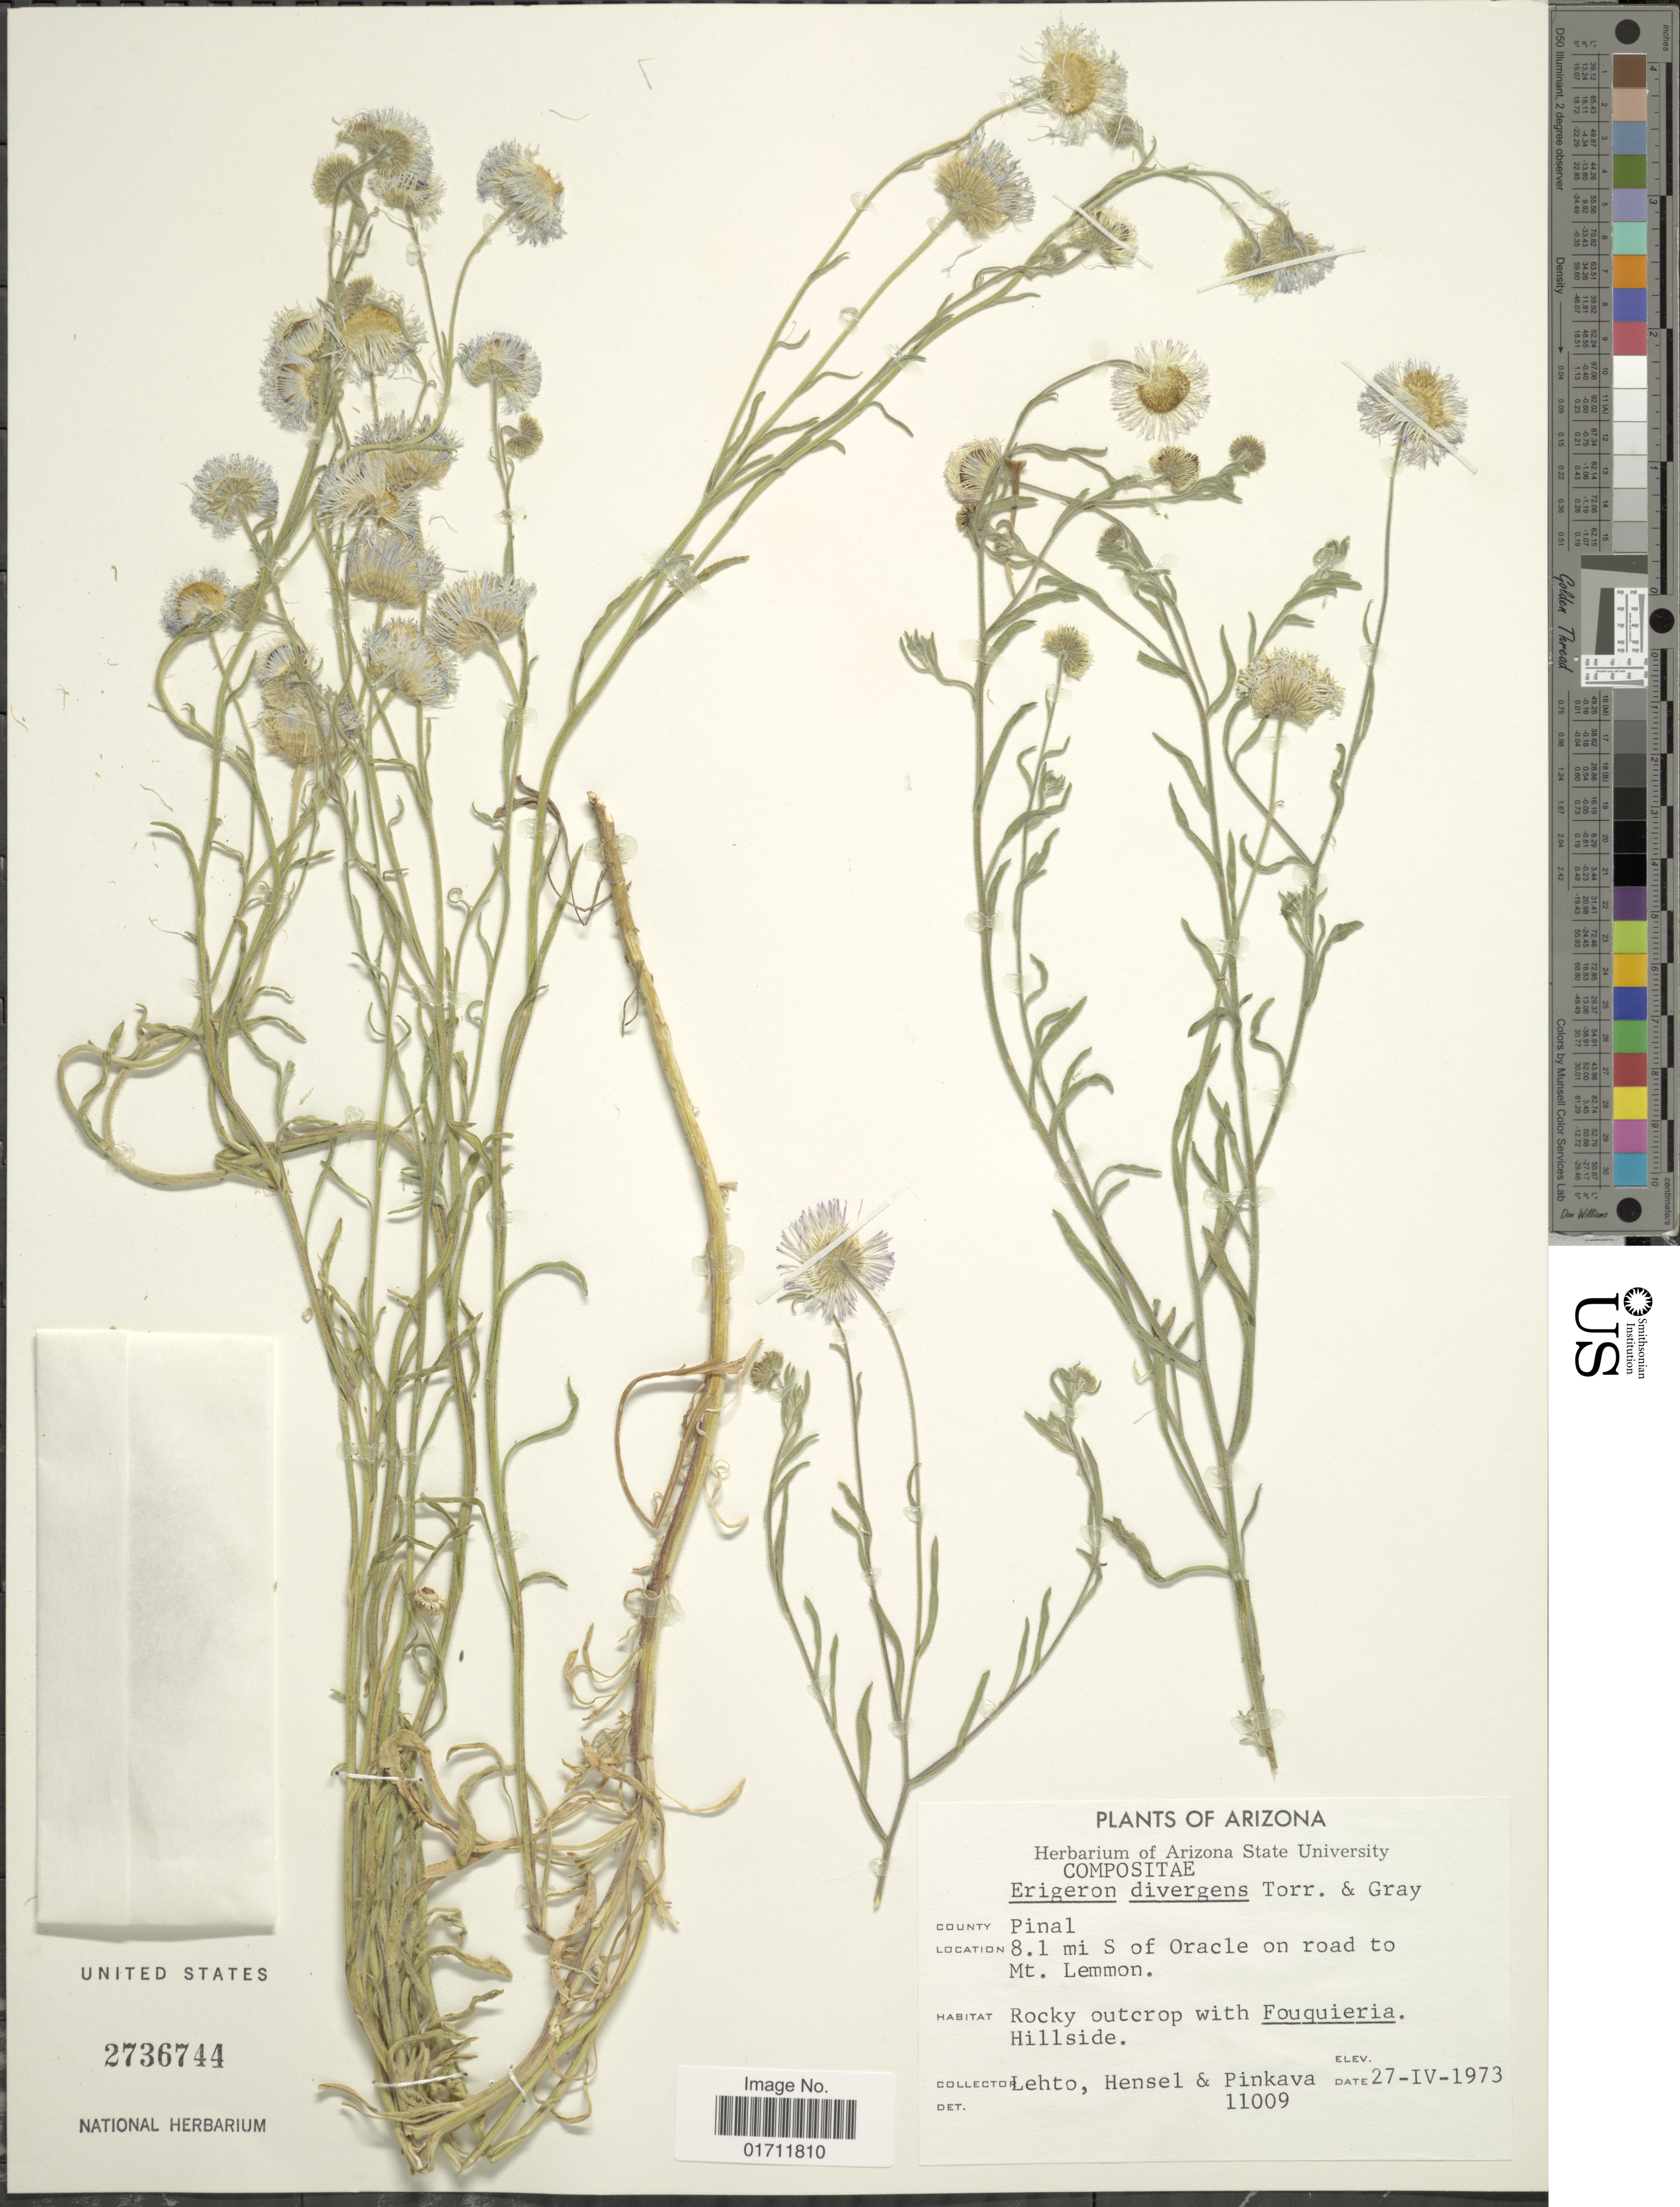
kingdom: Plantae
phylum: Tracheophyta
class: Magnoliopsida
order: Asterales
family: Asteraceae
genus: Erigeron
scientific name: Erigeron divergens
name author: Torr. & A. Gray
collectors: -. Lehto, -. Hensel & -. Pinkava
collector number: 11009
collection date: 1973-04-27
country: United States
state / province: Arizona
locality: County Pinal, 8.1 mi S of Oracle on road to Mt Lemmon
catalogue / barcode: US 2736744